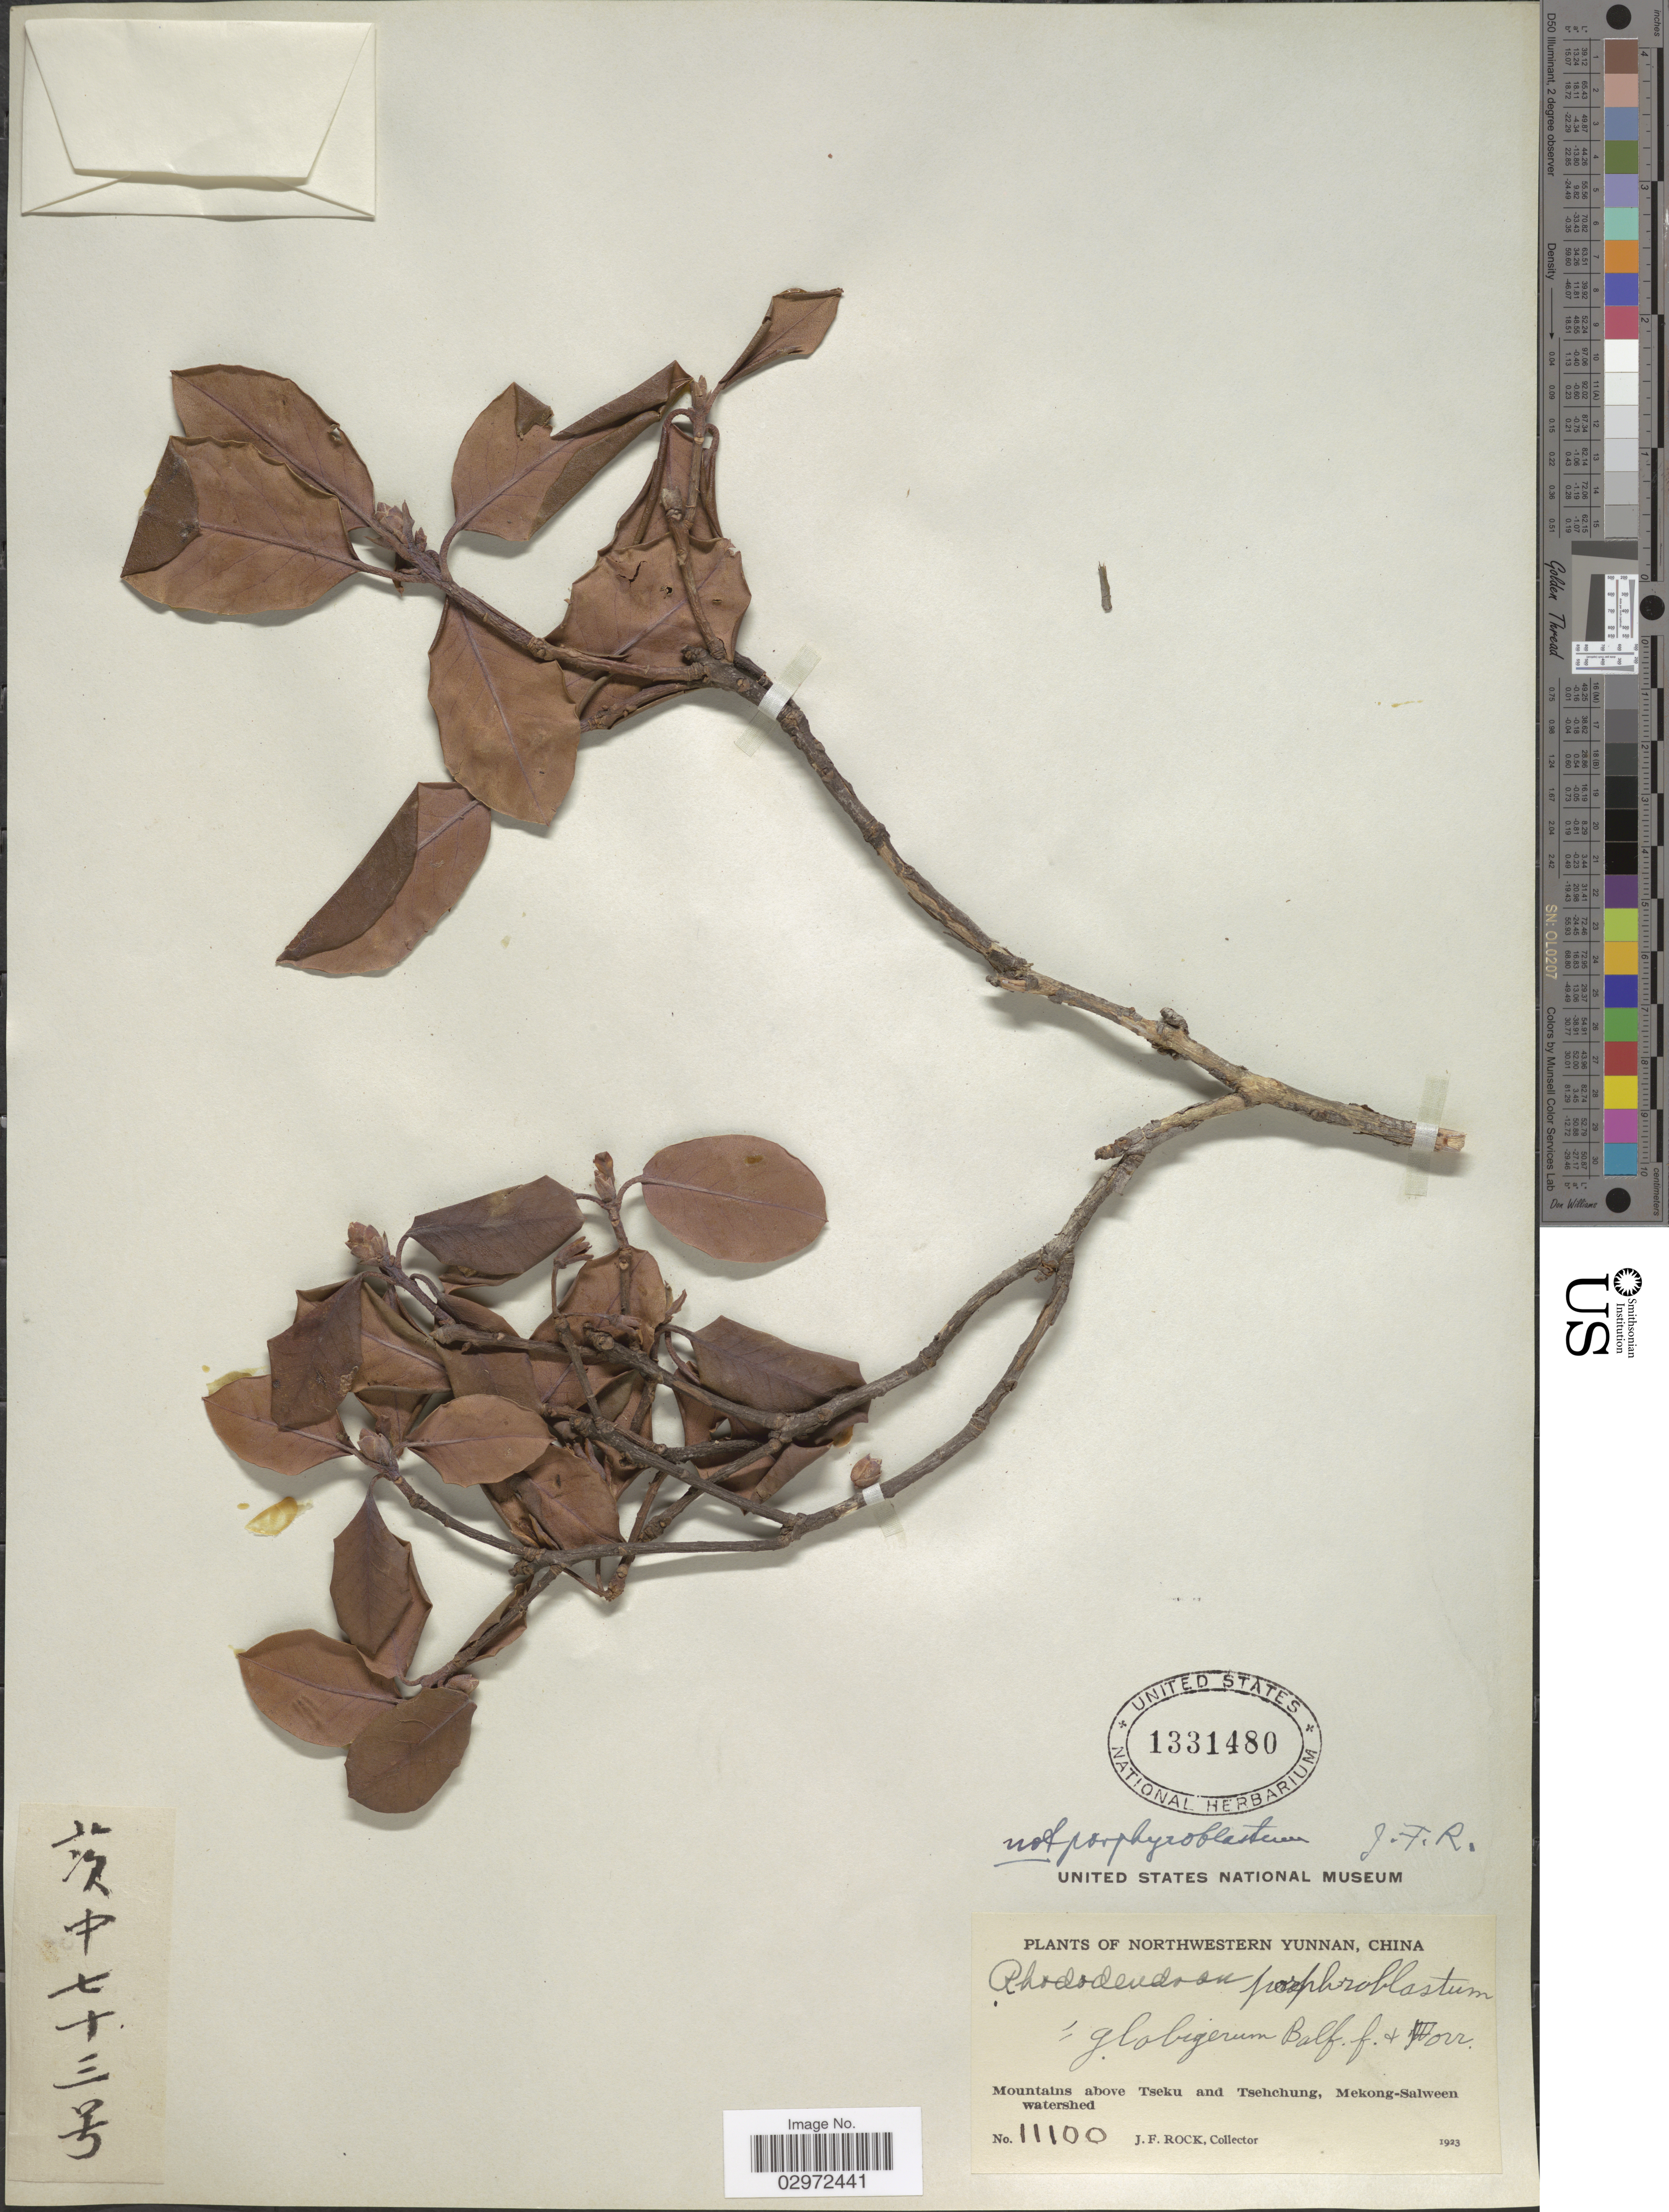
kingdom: Plantae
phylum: Tracheophyta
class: Magnoliopsida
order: Ericales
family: Ericaceae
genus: Rhododendron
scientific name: Rhododendron porphyroblastum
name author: Balf. f. & Forrest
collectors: J. Rock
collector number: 11100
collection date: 1923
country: China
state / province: Yunnan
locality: Northwestern Yunnan, China, Mountains above Tseku and Tsehchung, Mekong-Salween watershed.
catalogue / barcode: US 1331480